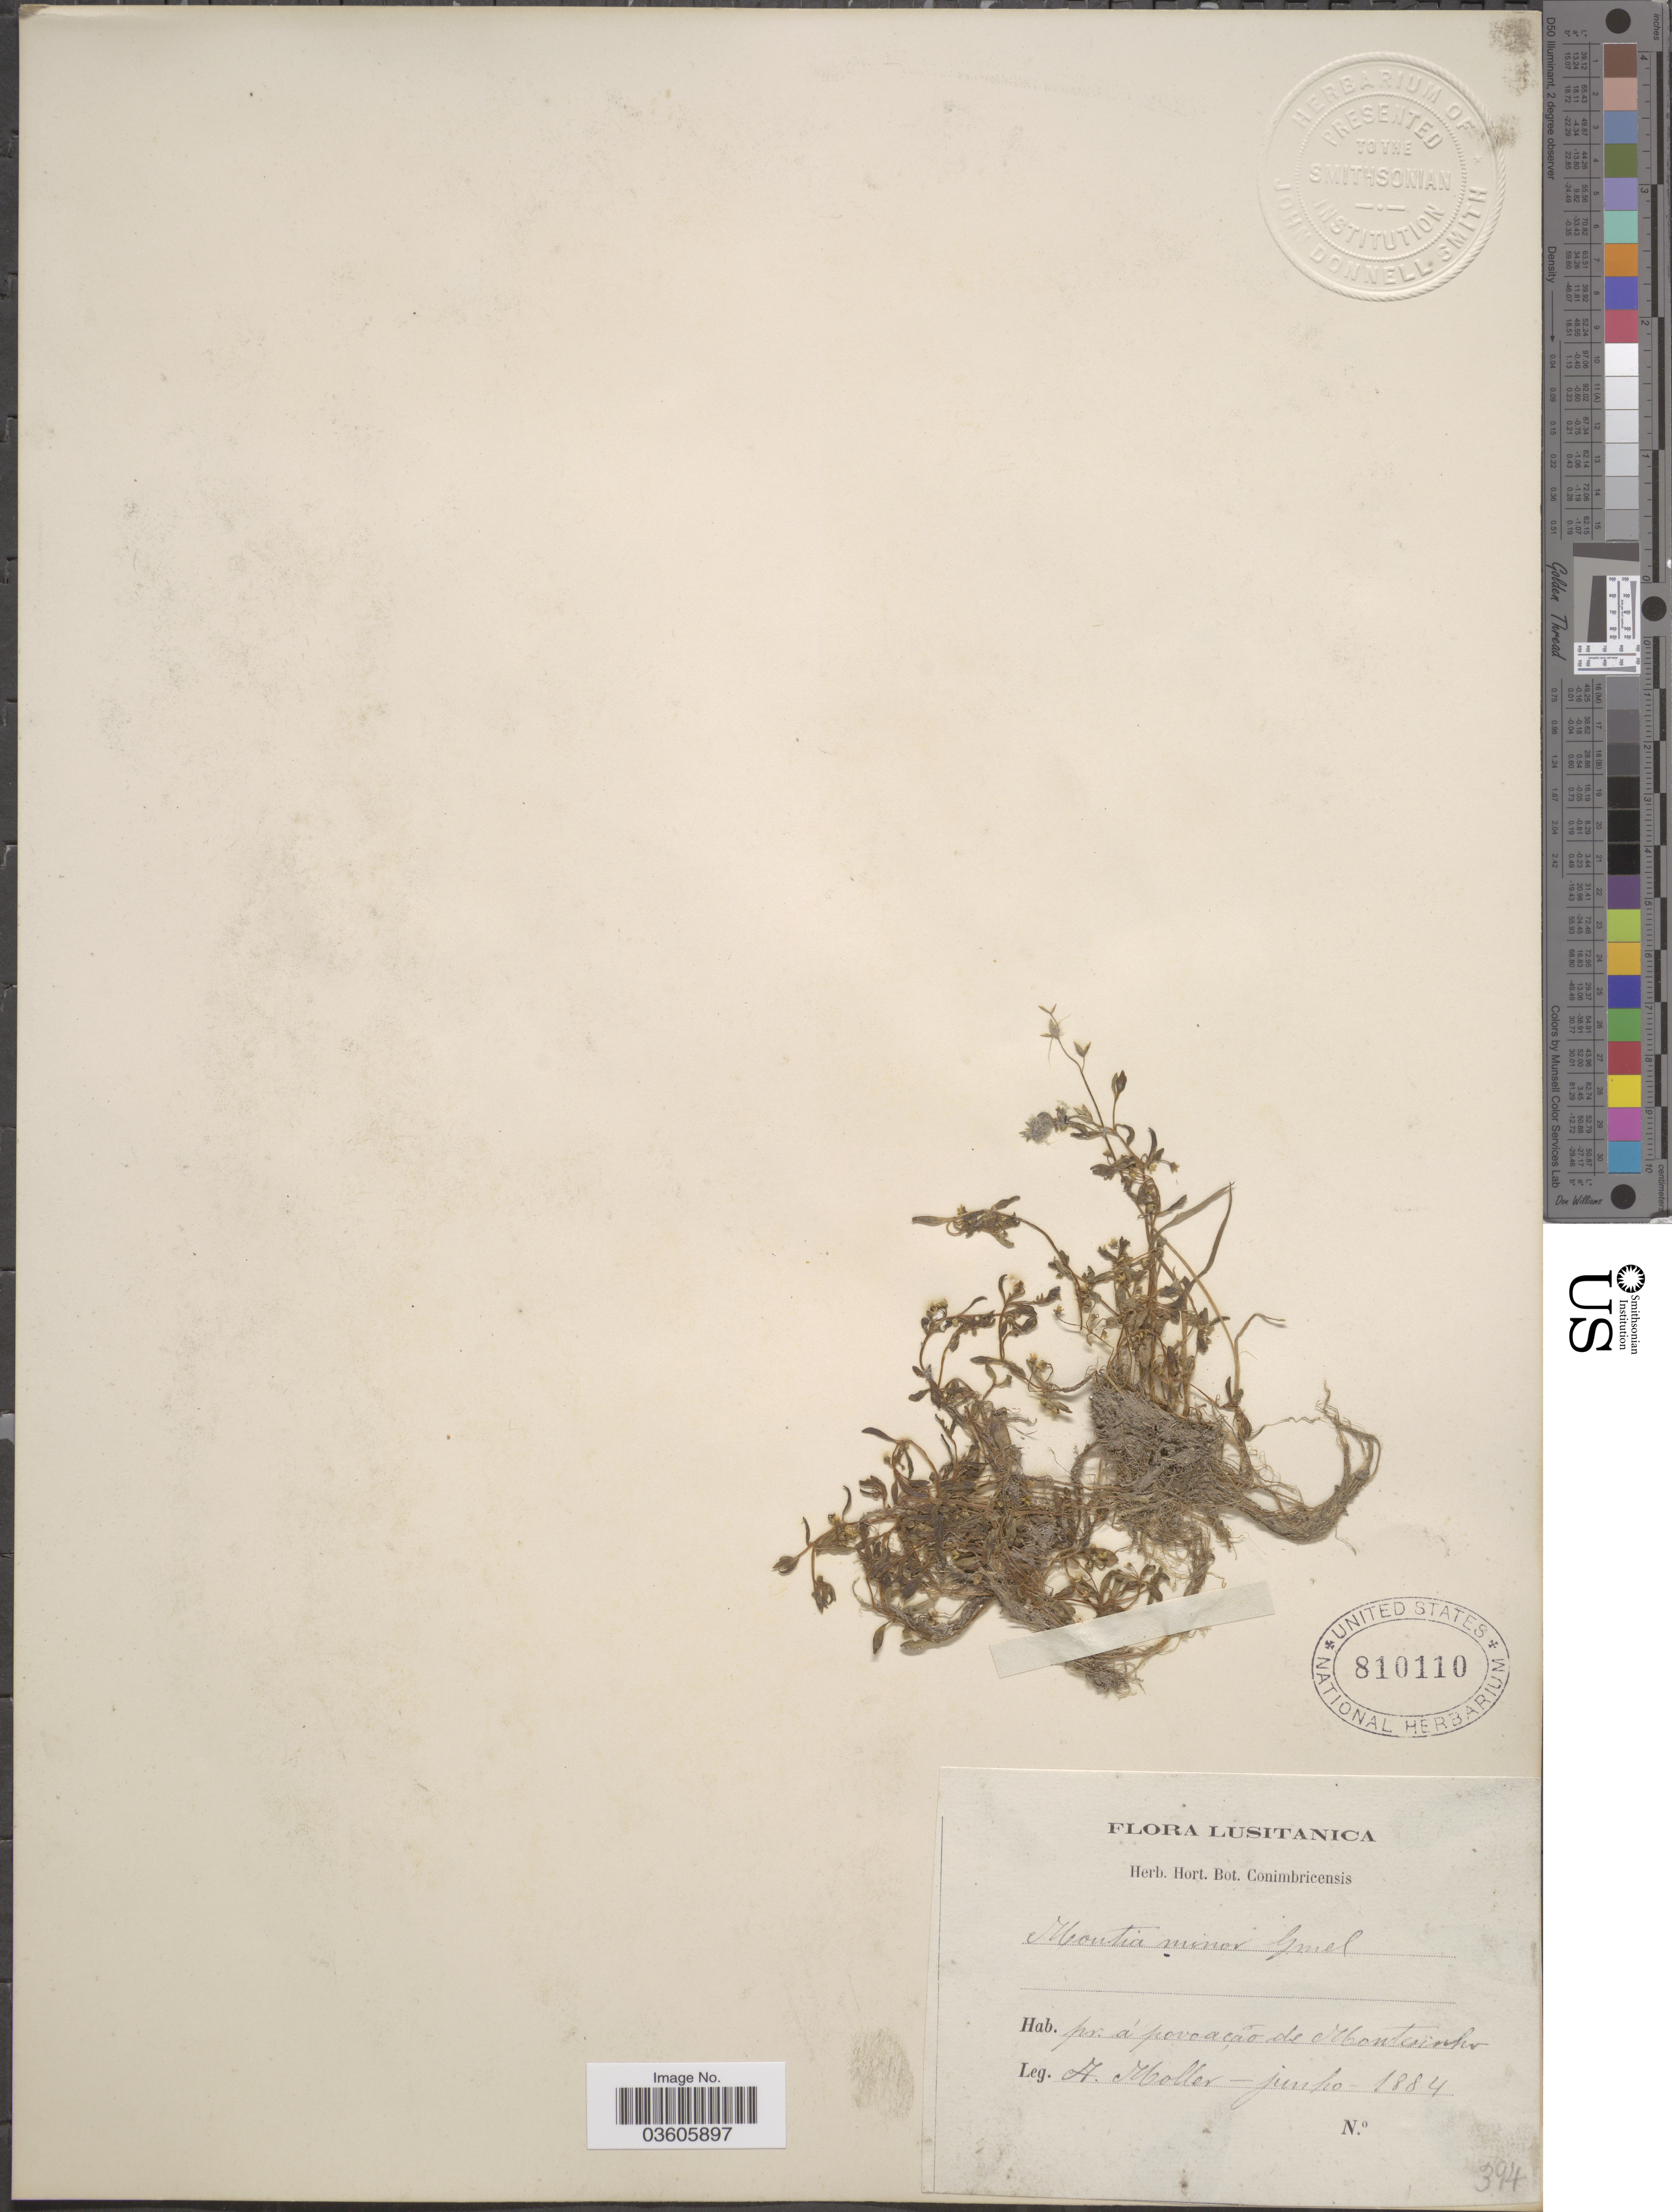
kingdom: Plantae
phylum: Tracheophyta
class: Magnoliopsida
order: Caryophyllales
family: Montiaceae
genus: Montia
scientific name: Montia minor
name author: C.C. Gmel.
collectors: A. Moller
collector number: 394?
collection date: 1884-06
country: Portugal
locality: Pr. á povoacao de Montesinho.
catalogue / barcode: US 810110